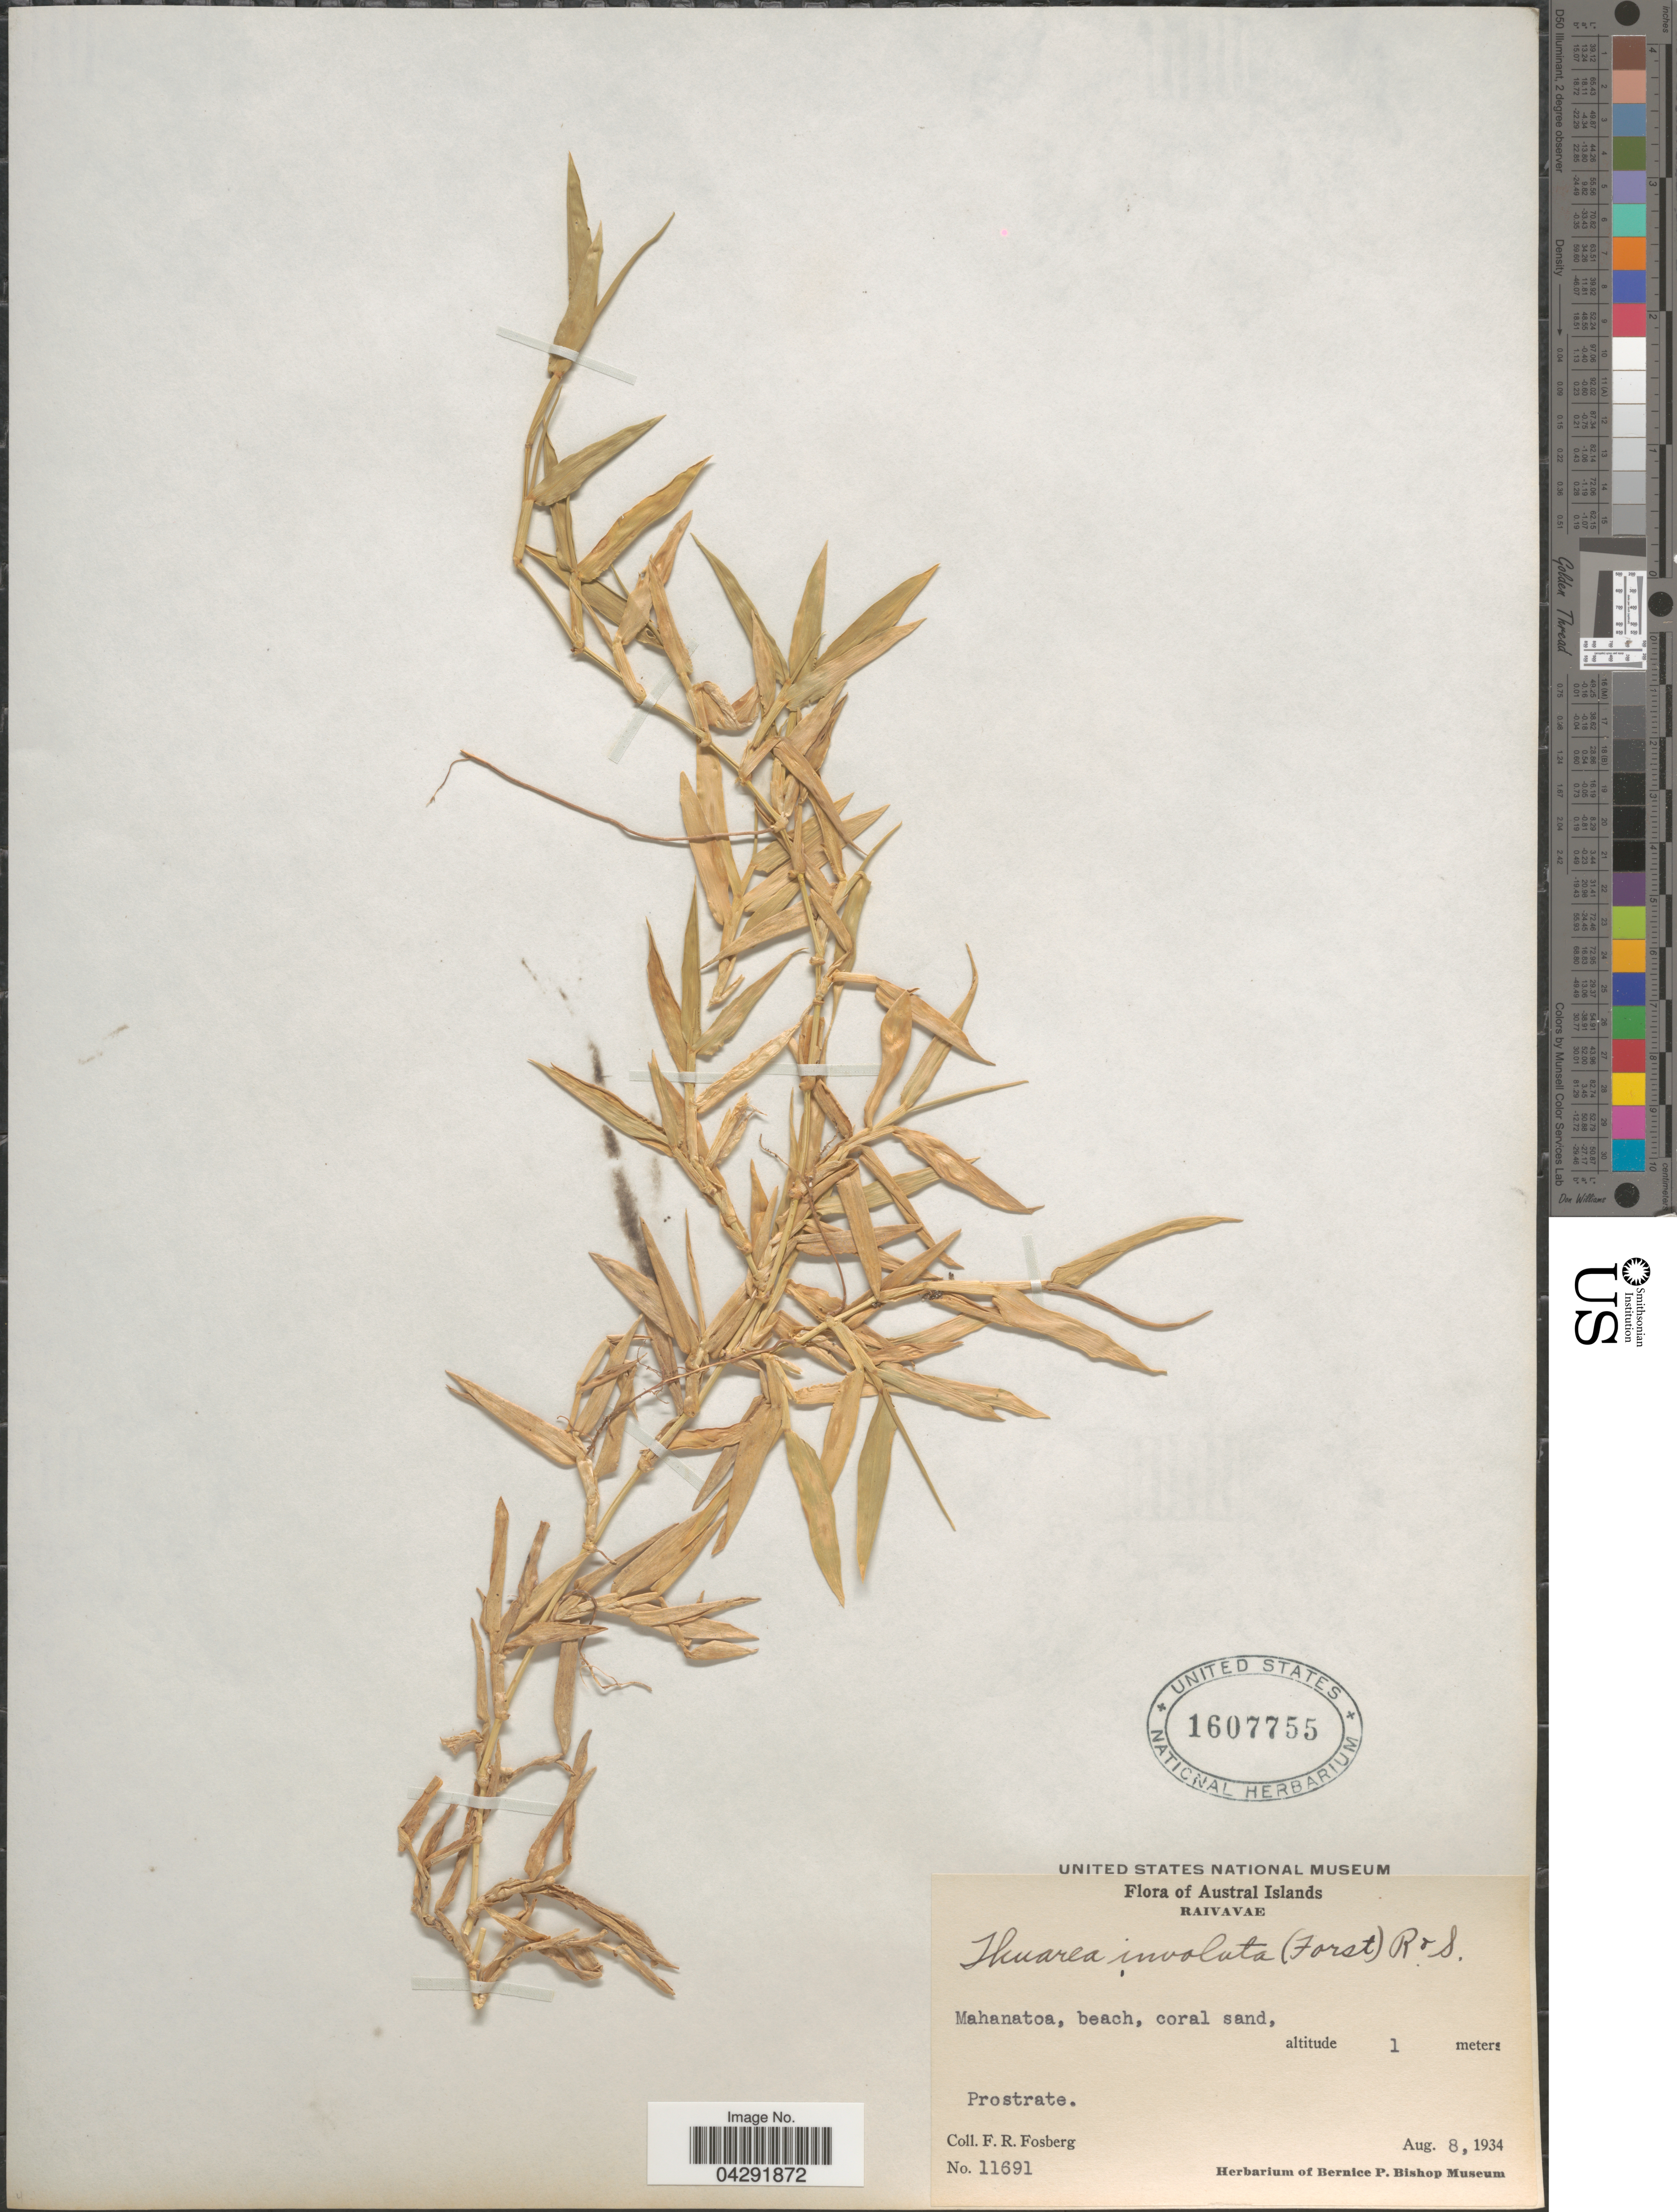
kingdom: Plantae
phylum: Tracheophyta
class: Liliopsida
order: Poales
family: Poaceae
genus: Thuarea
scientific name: Thuarea involuta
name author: (G. Forst.) R. Br. ex Sm.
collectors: F. R. Fosberg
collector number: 11691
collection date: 1934-08-08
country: French Polynesia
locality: Austral Islands. Raivavae. Mahanatoa, beach, coral sand.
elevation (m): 1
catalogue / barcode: US 1607755